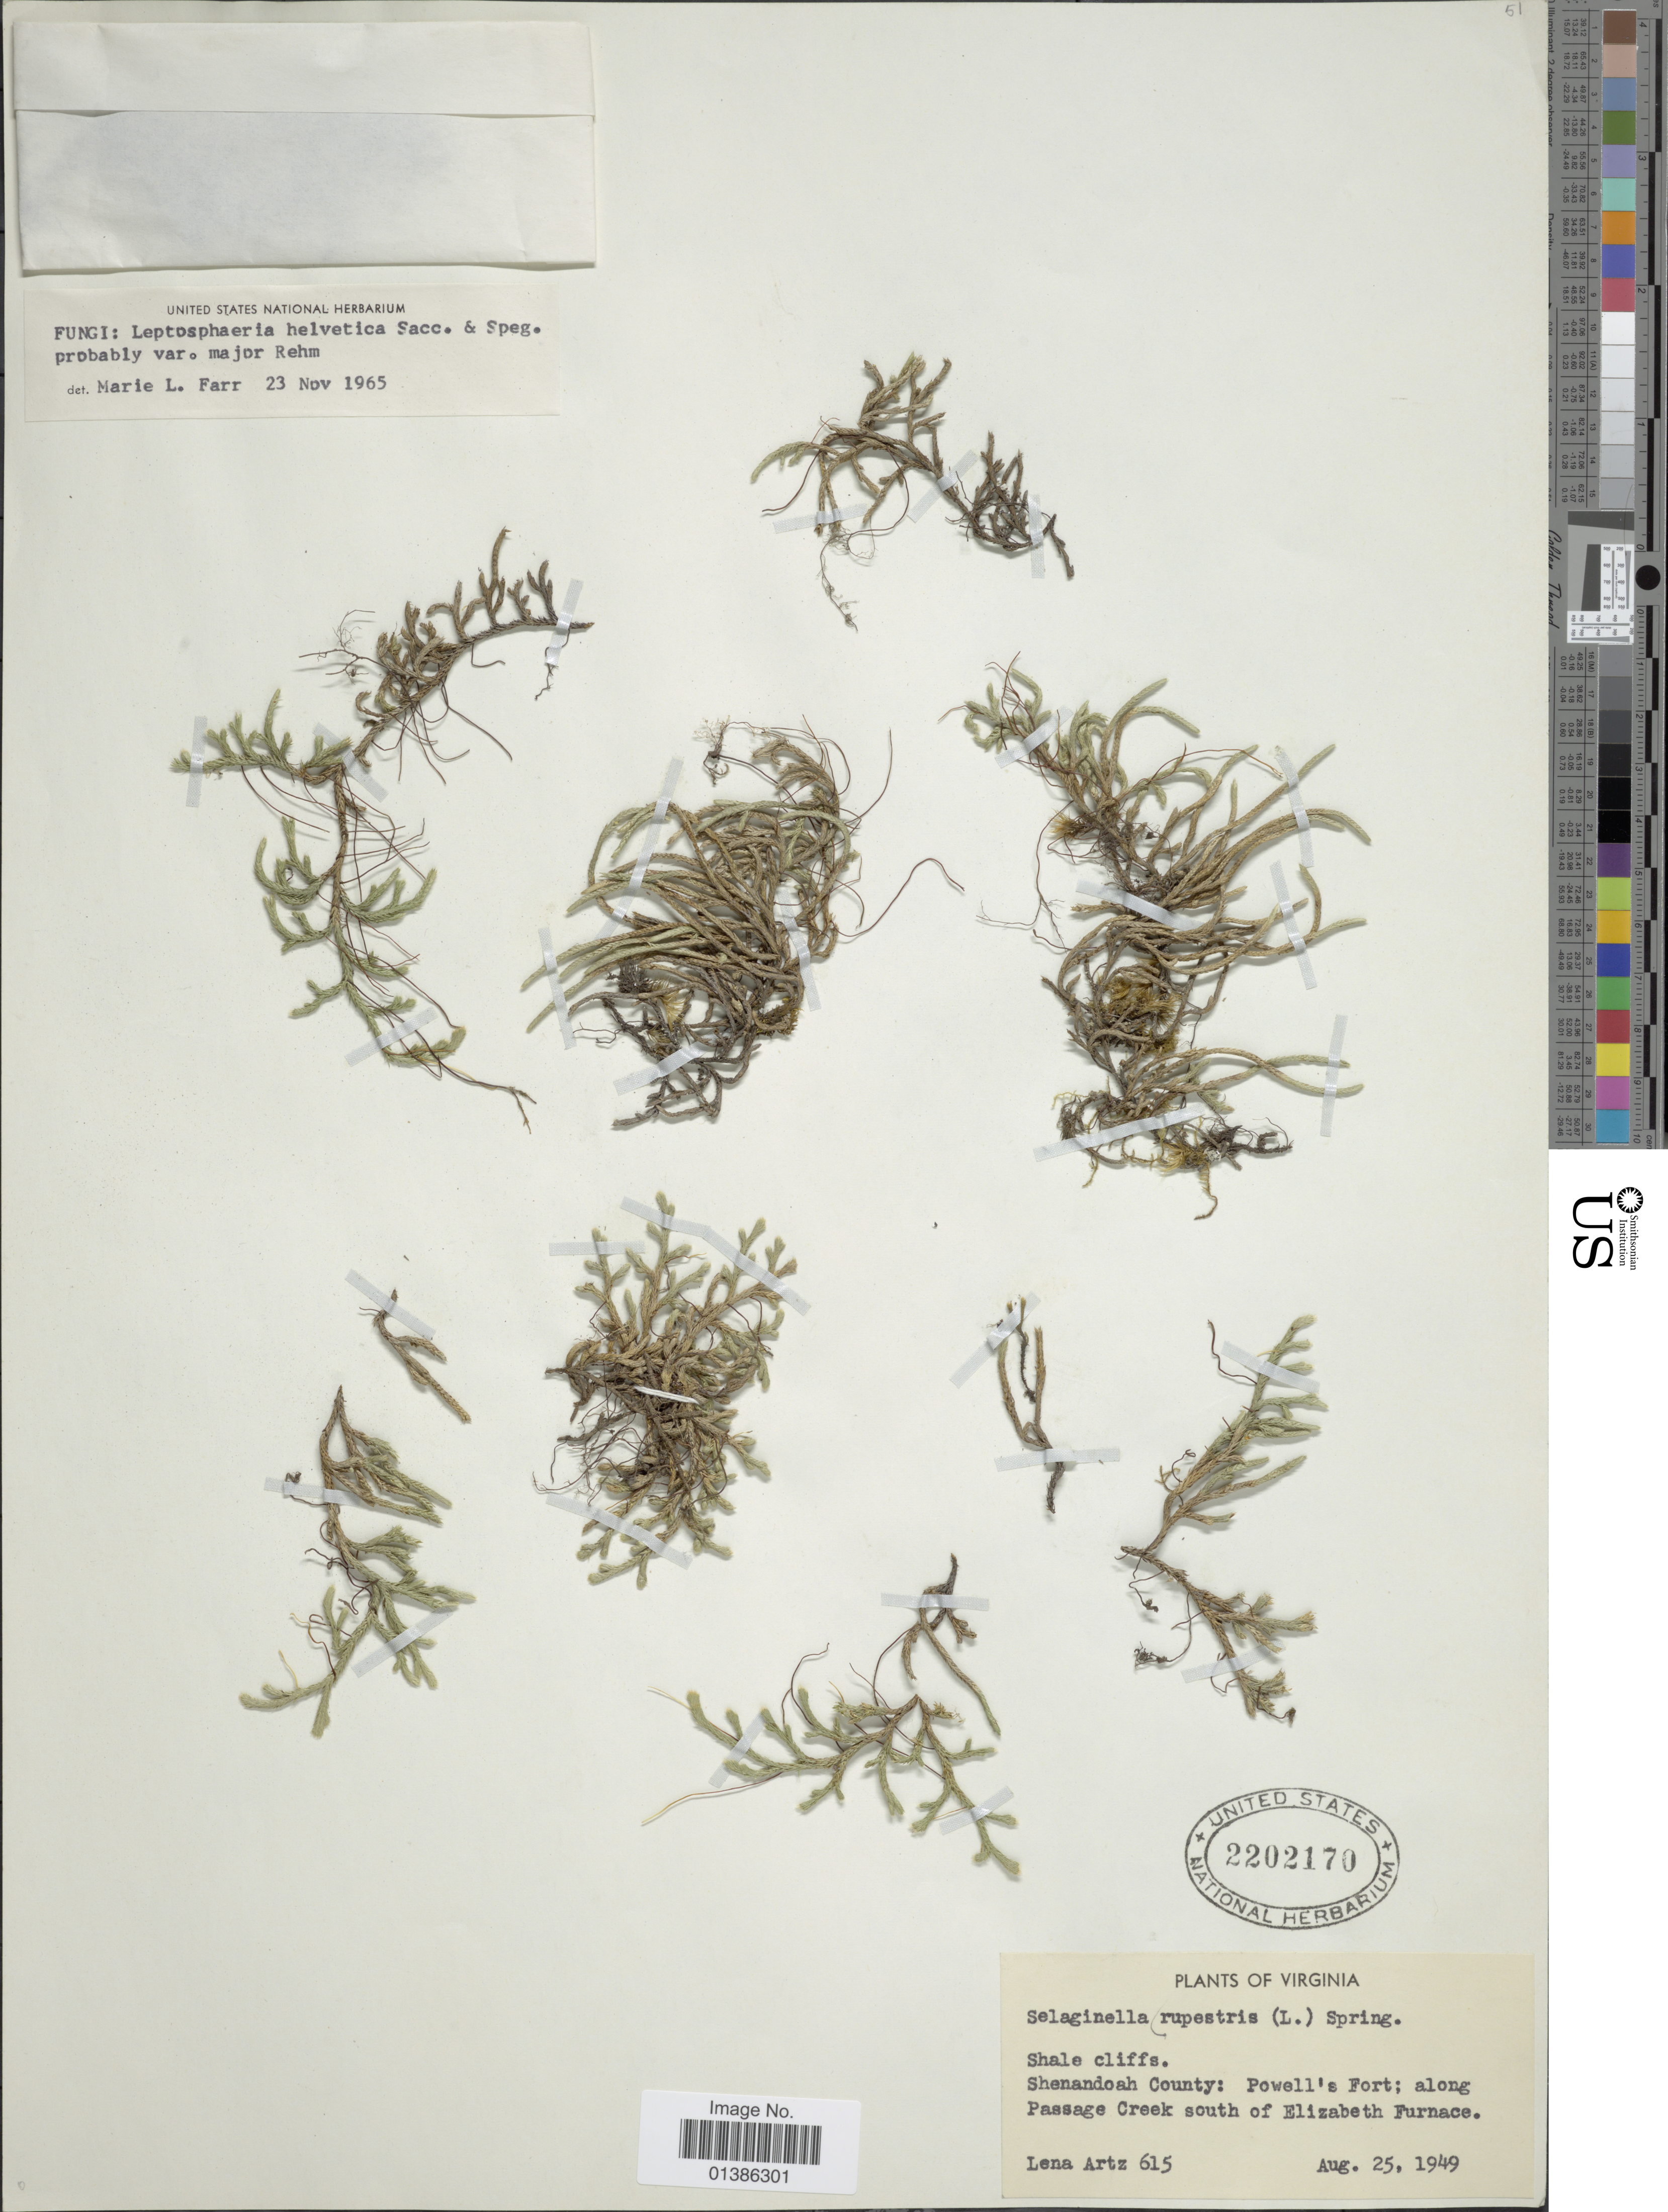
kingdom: Plantae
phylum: Tracheophyta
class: Lycopodiopsida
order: Selaginellales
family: Selaginellaceae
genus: Selaginella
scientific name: Selaginella rupestris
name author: (L.) Spring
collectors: L. Artz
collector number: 615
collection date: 1949-08-25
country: United States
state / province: Virginia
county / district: Shenandoah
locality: Shenandoah County: Powell's Fort; along Passage Creek south of Elizabeth Furnace.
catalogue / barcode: US 2202170